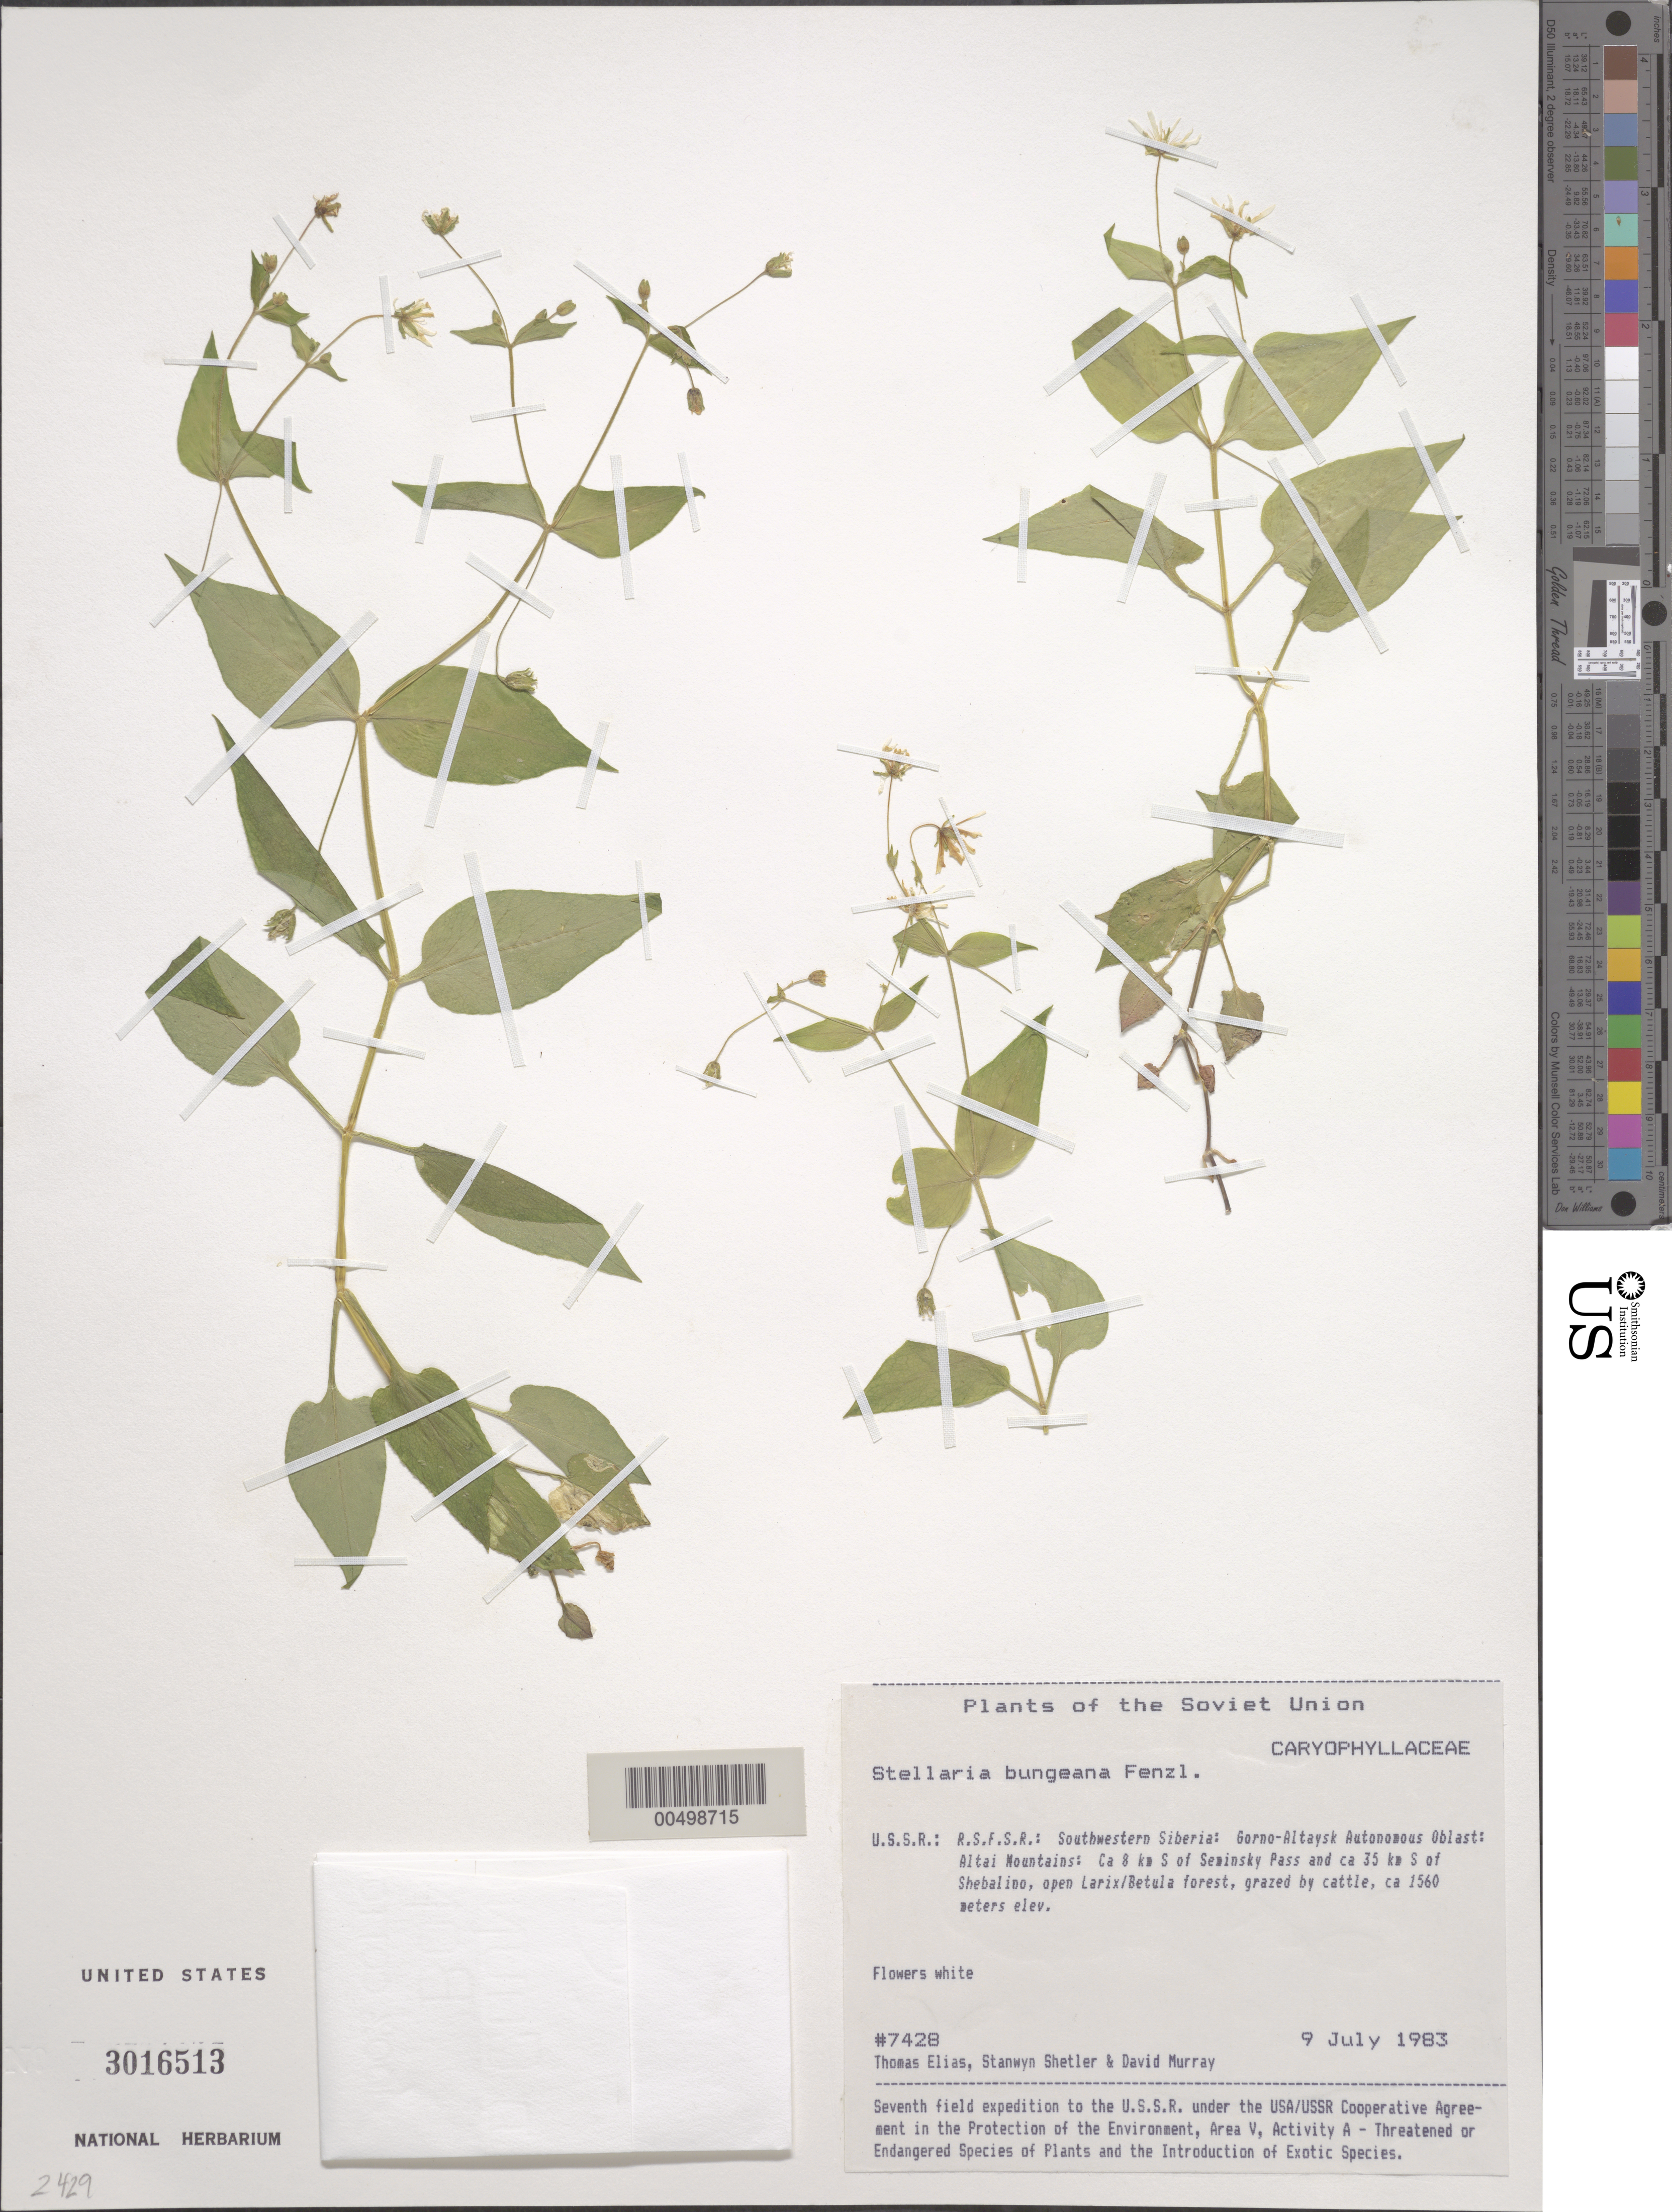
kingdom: Plantae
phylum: Tracheophyta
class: Magnoliopsida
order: Caryophyllales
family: Caryophyllaceae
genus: Stellaria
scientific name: Stellaria bungeana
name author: Fenzl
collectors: T. Elias, S. Shetler & D. F. Murray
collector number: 7428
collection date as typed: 09 Jul 1983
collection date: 1983-07-09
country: Russian Federation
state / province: Altai Republic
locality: Altai Mountains, ca. 8 km S of Seminsky Pass and ca. 35 km S of Shebalino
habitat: open Larix/Betula forest, grazed by cattle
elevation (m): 1560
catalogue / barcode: US 3016513